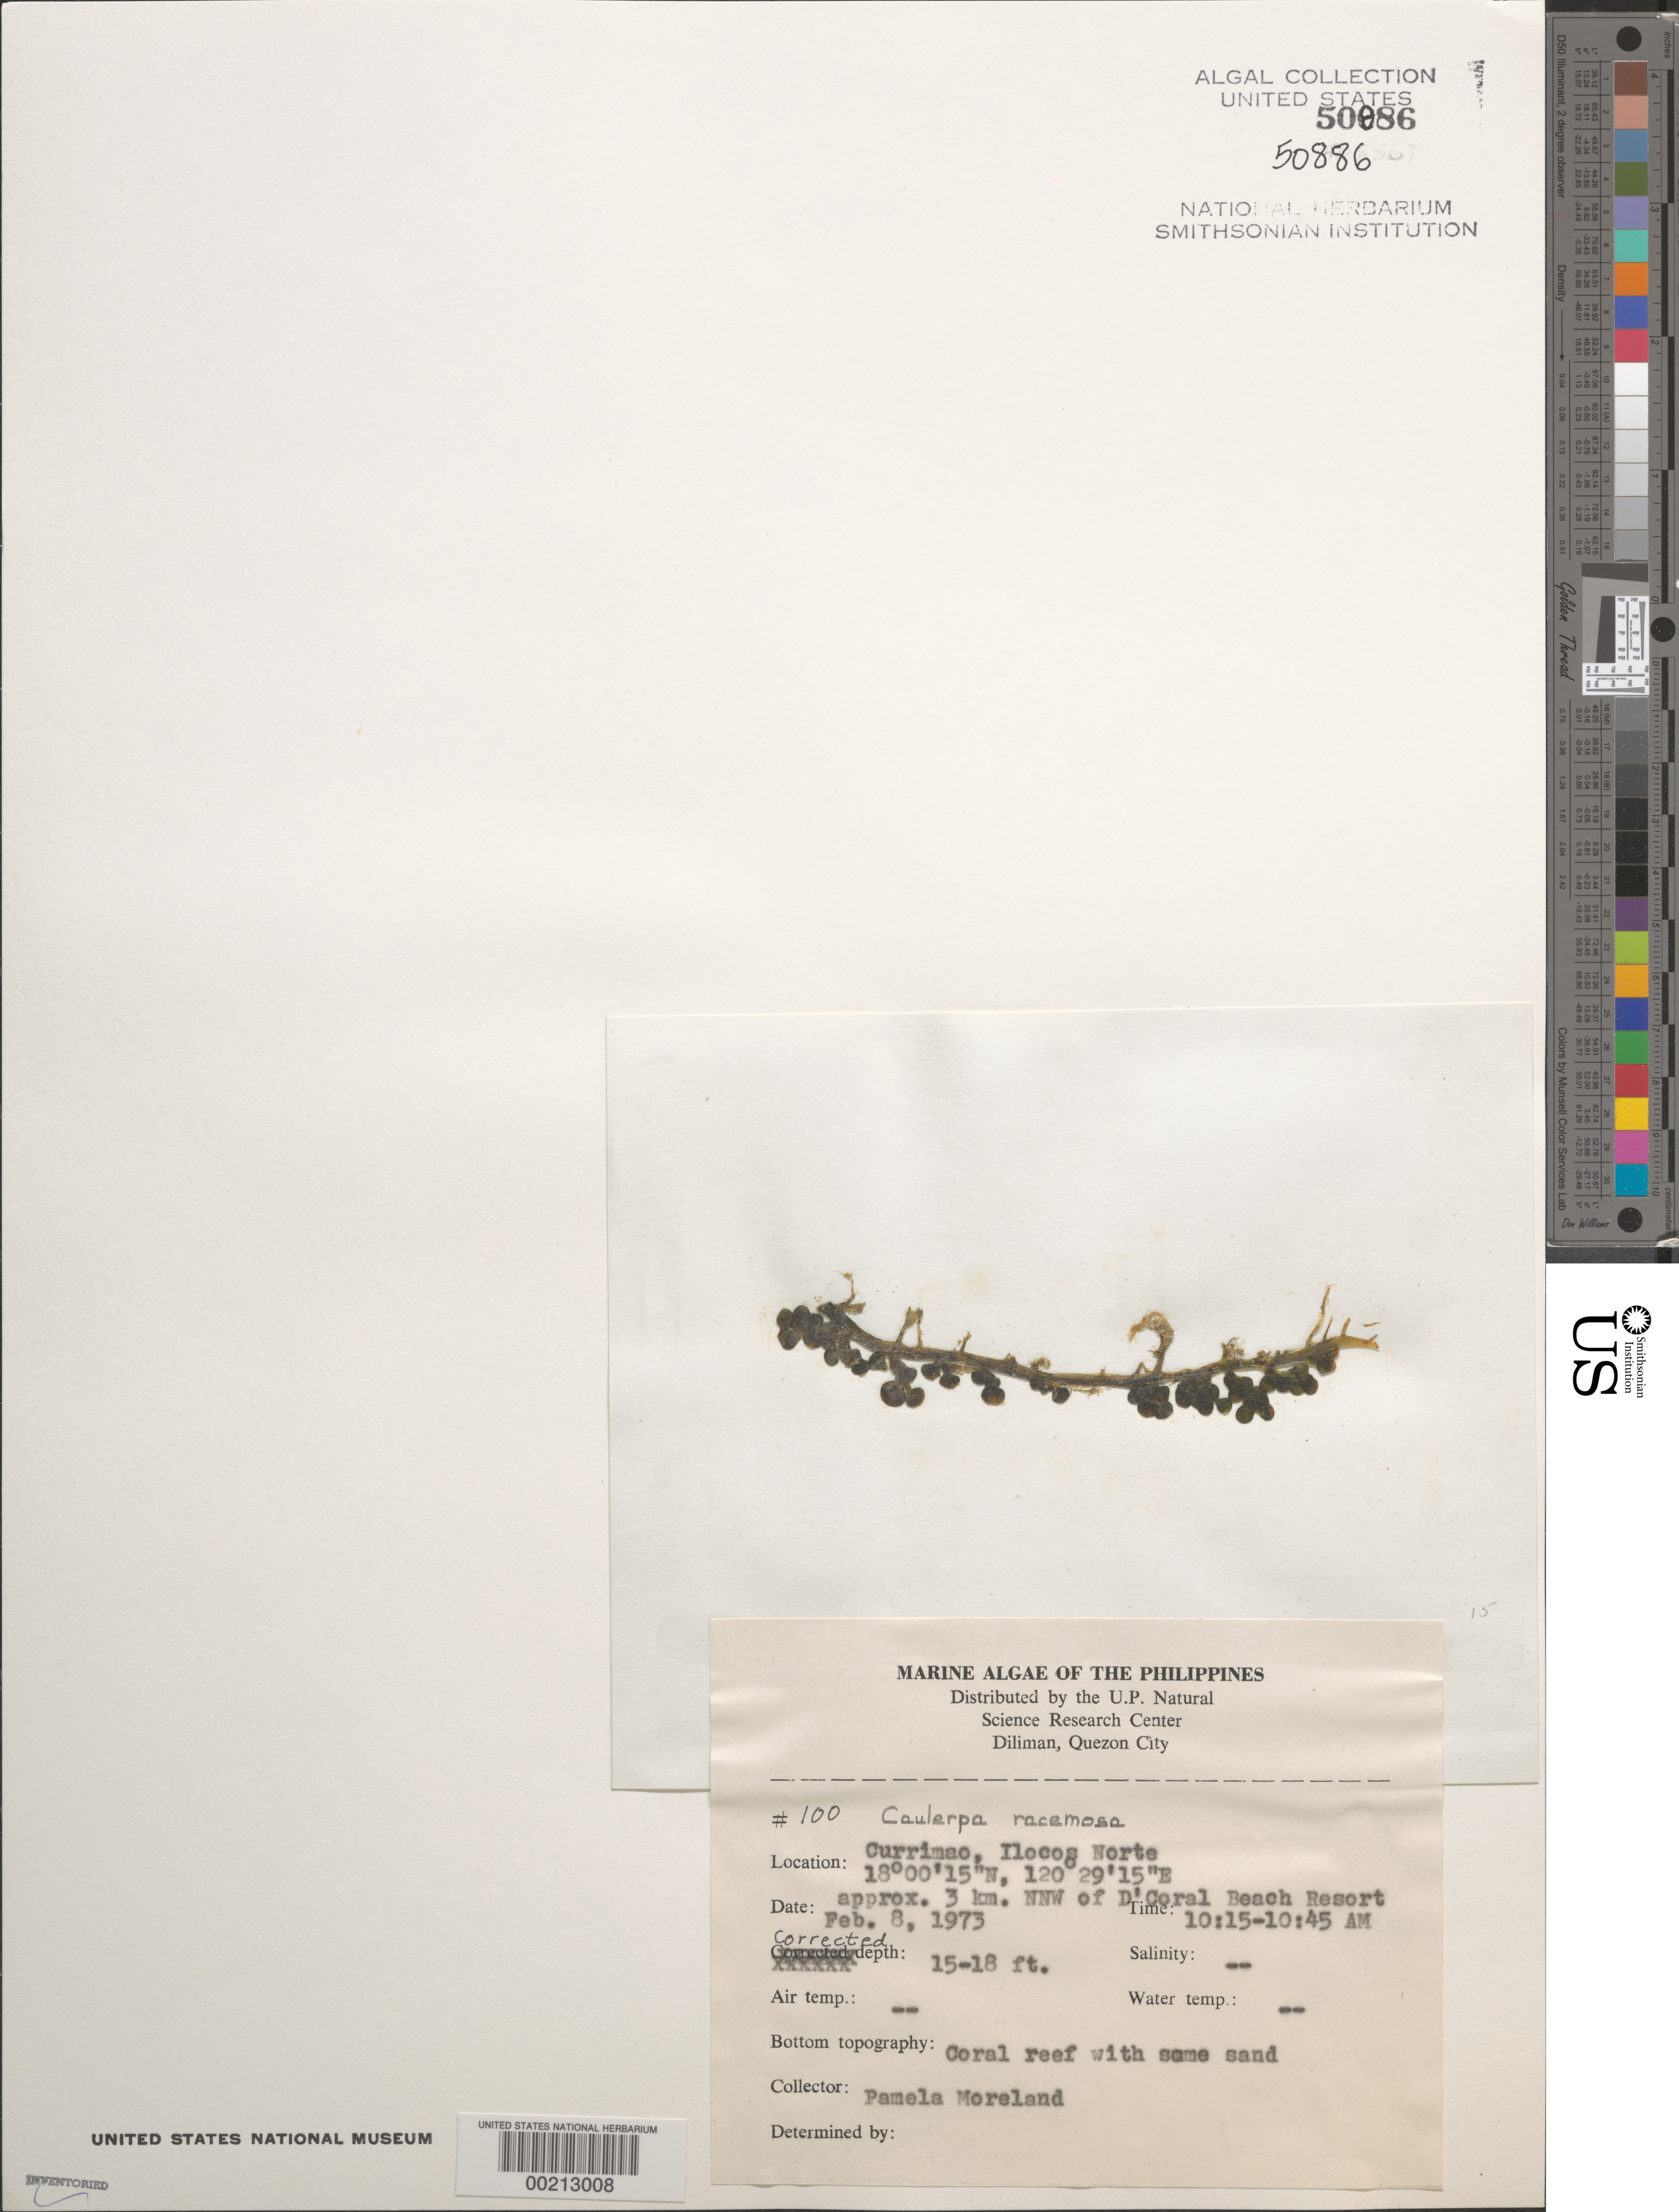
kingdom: Plantae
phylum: Chlorophyta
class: Ulvophyceae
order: Bryopsidales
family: Caulerpaceae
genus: Caulerpa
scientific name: Caulerpa racemosa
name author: (Forssk.) J. Agardh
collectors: P. Moreland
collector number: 100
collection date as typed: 08 Feb 1973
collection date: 1973-02-08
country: Philippines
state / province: Ilocos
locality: Currimao, ilocos norte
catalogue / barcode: US 50886